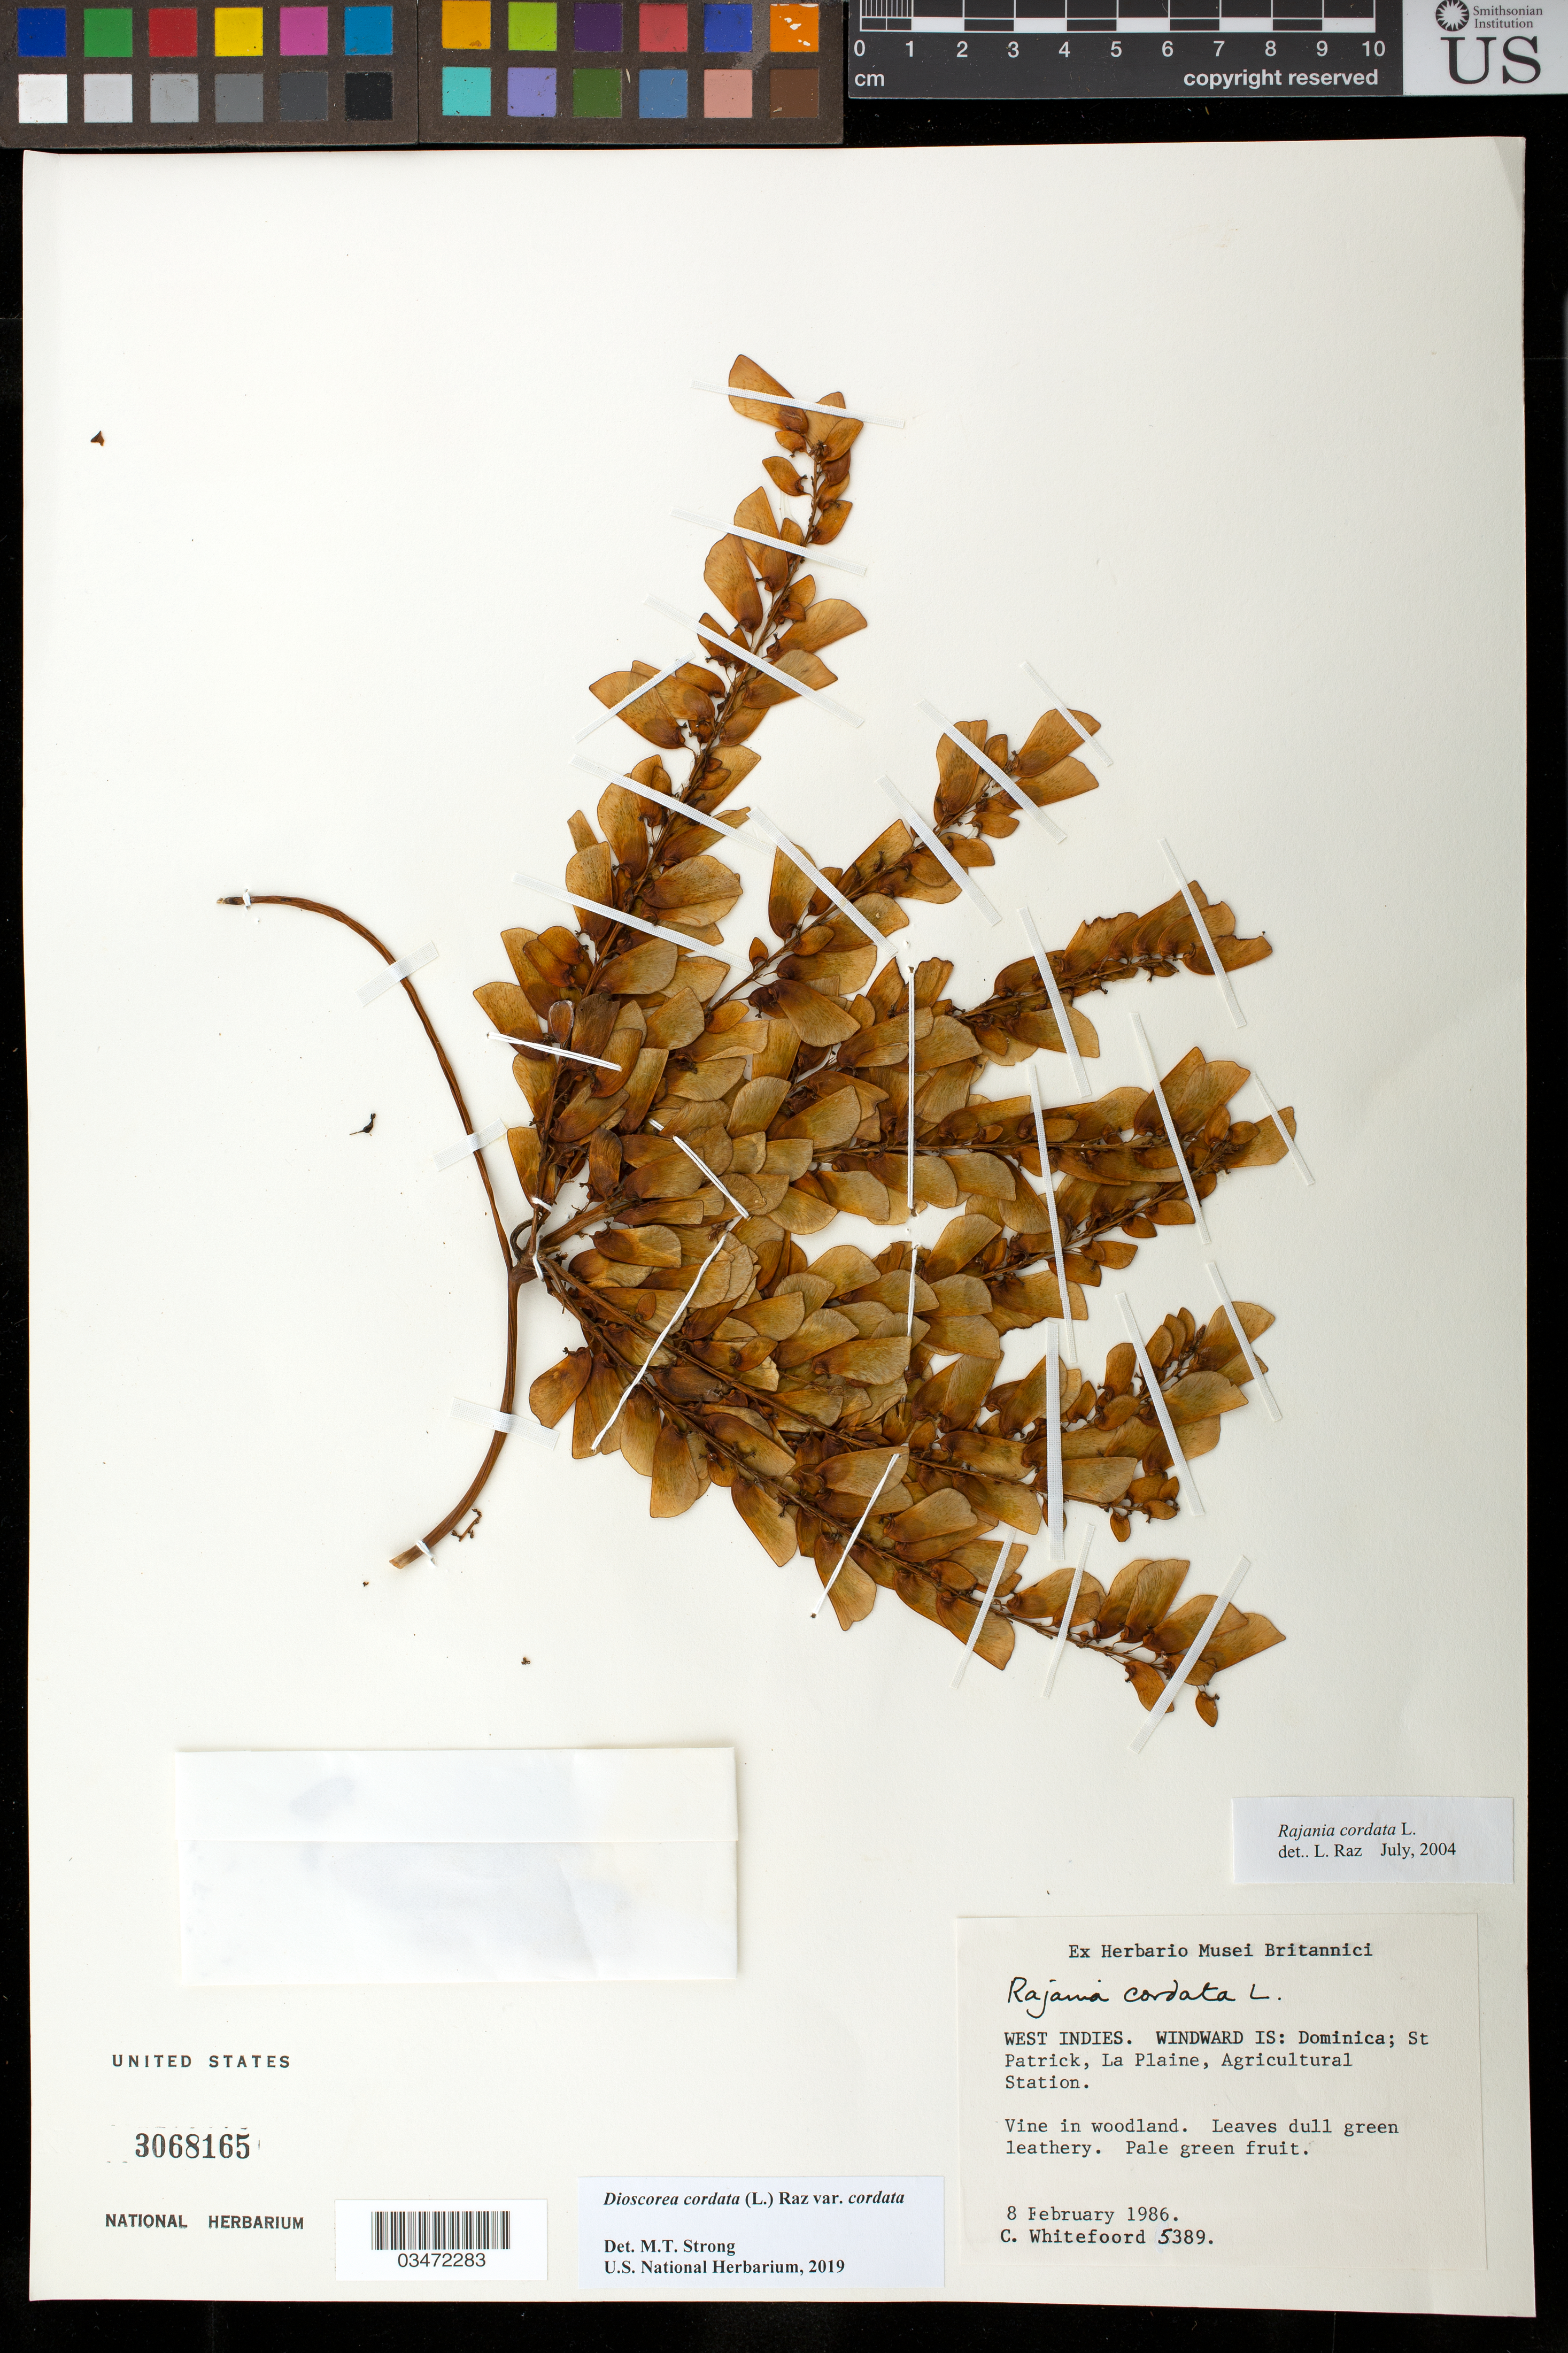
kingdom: Plantae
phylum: Tracheophyta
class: Liliopsida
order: Dioscoreales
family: Dioscoreaceae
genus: Dioscorea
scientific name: Dioscorea cordata var. cordata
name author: (L.) Raz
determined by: Strong, M. T., (US), Smithsonian Institution - National Museum of Natural History (UNITED STATES)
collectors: C. Whitefoord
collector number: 5389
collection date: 1986-02-08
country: Dominica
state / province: St. Patrick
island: Dominica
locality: St. Patrick, La Plaine, Agricultural Station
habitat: In woodland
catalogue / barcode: US 3068165